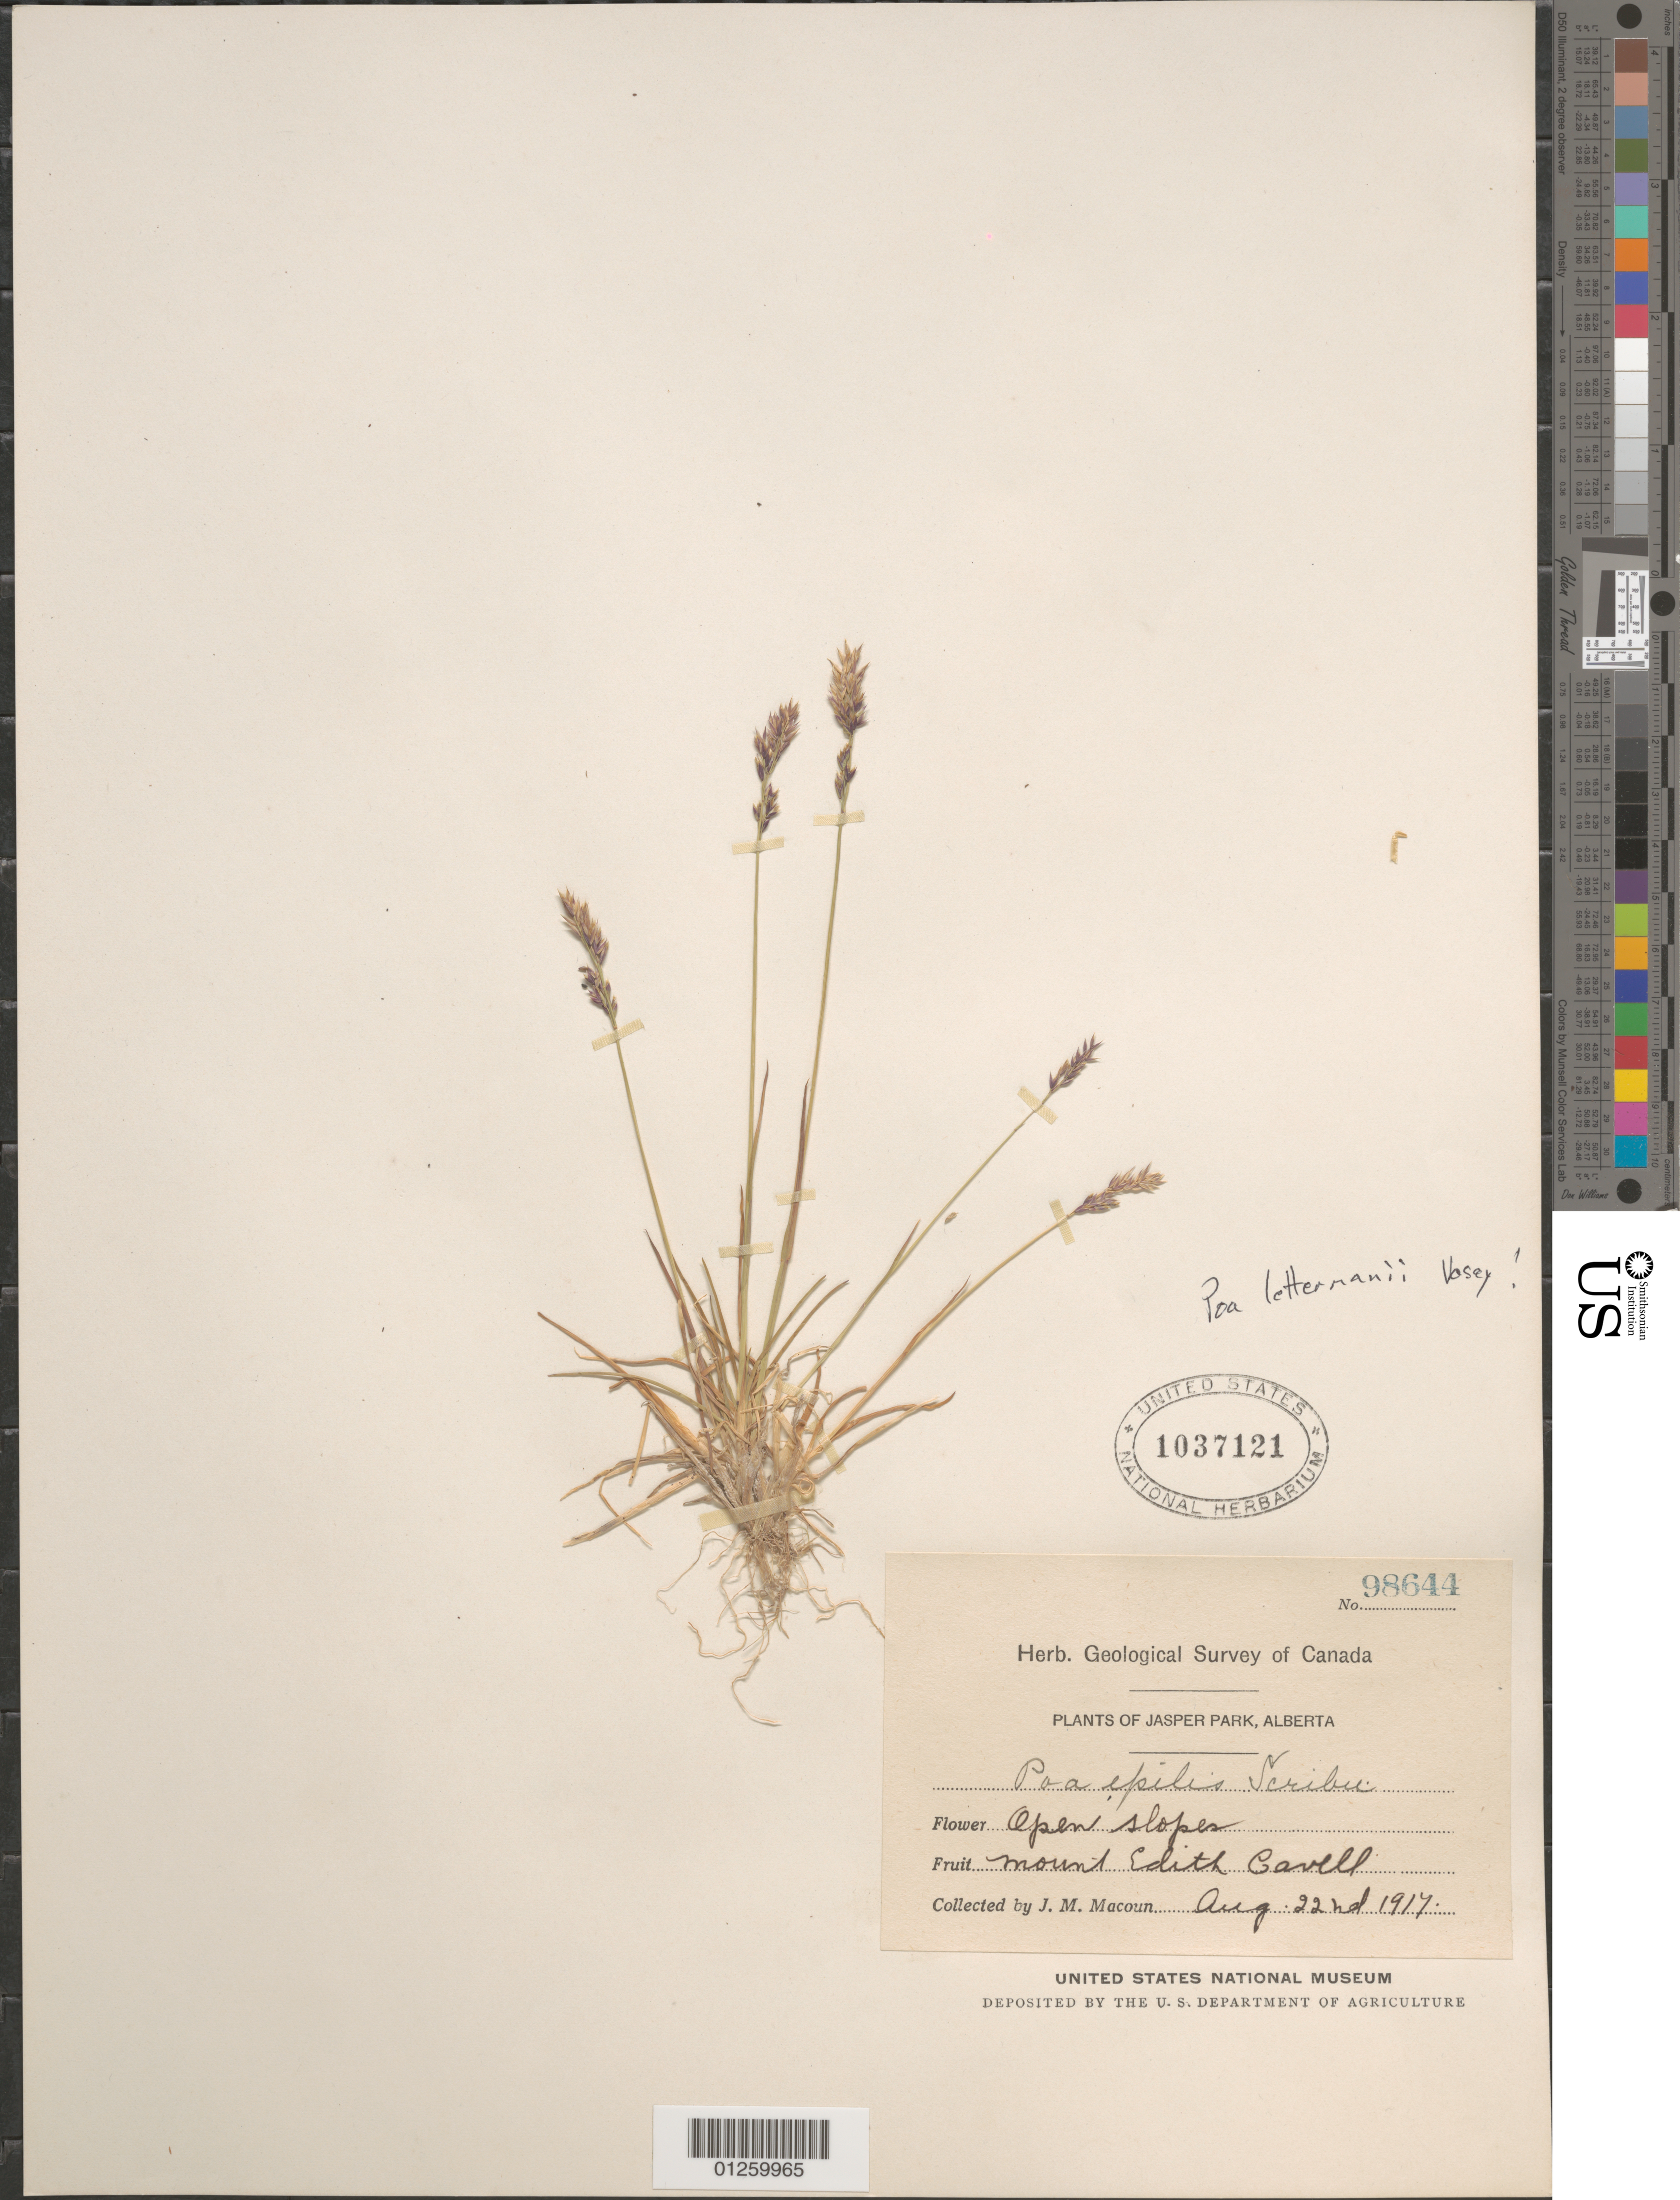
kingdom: Plantae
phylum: Tracheophyta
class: Liliopsida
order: Poales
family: Poaceae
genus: Poa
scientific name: Poa lettermanii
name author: Vasey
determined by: Soreng, Robert J., Research Associate (BOT), Smithsonian Institution - National Museum of Natural History (UNITED STATES)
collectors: J. M. Macoun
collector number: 98644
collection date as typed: Aug 22nd 1917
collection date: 1917-08-22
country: Canada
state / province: Alberta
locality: Mount Edith Cavell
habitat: open slopes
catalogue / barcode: US 1037121